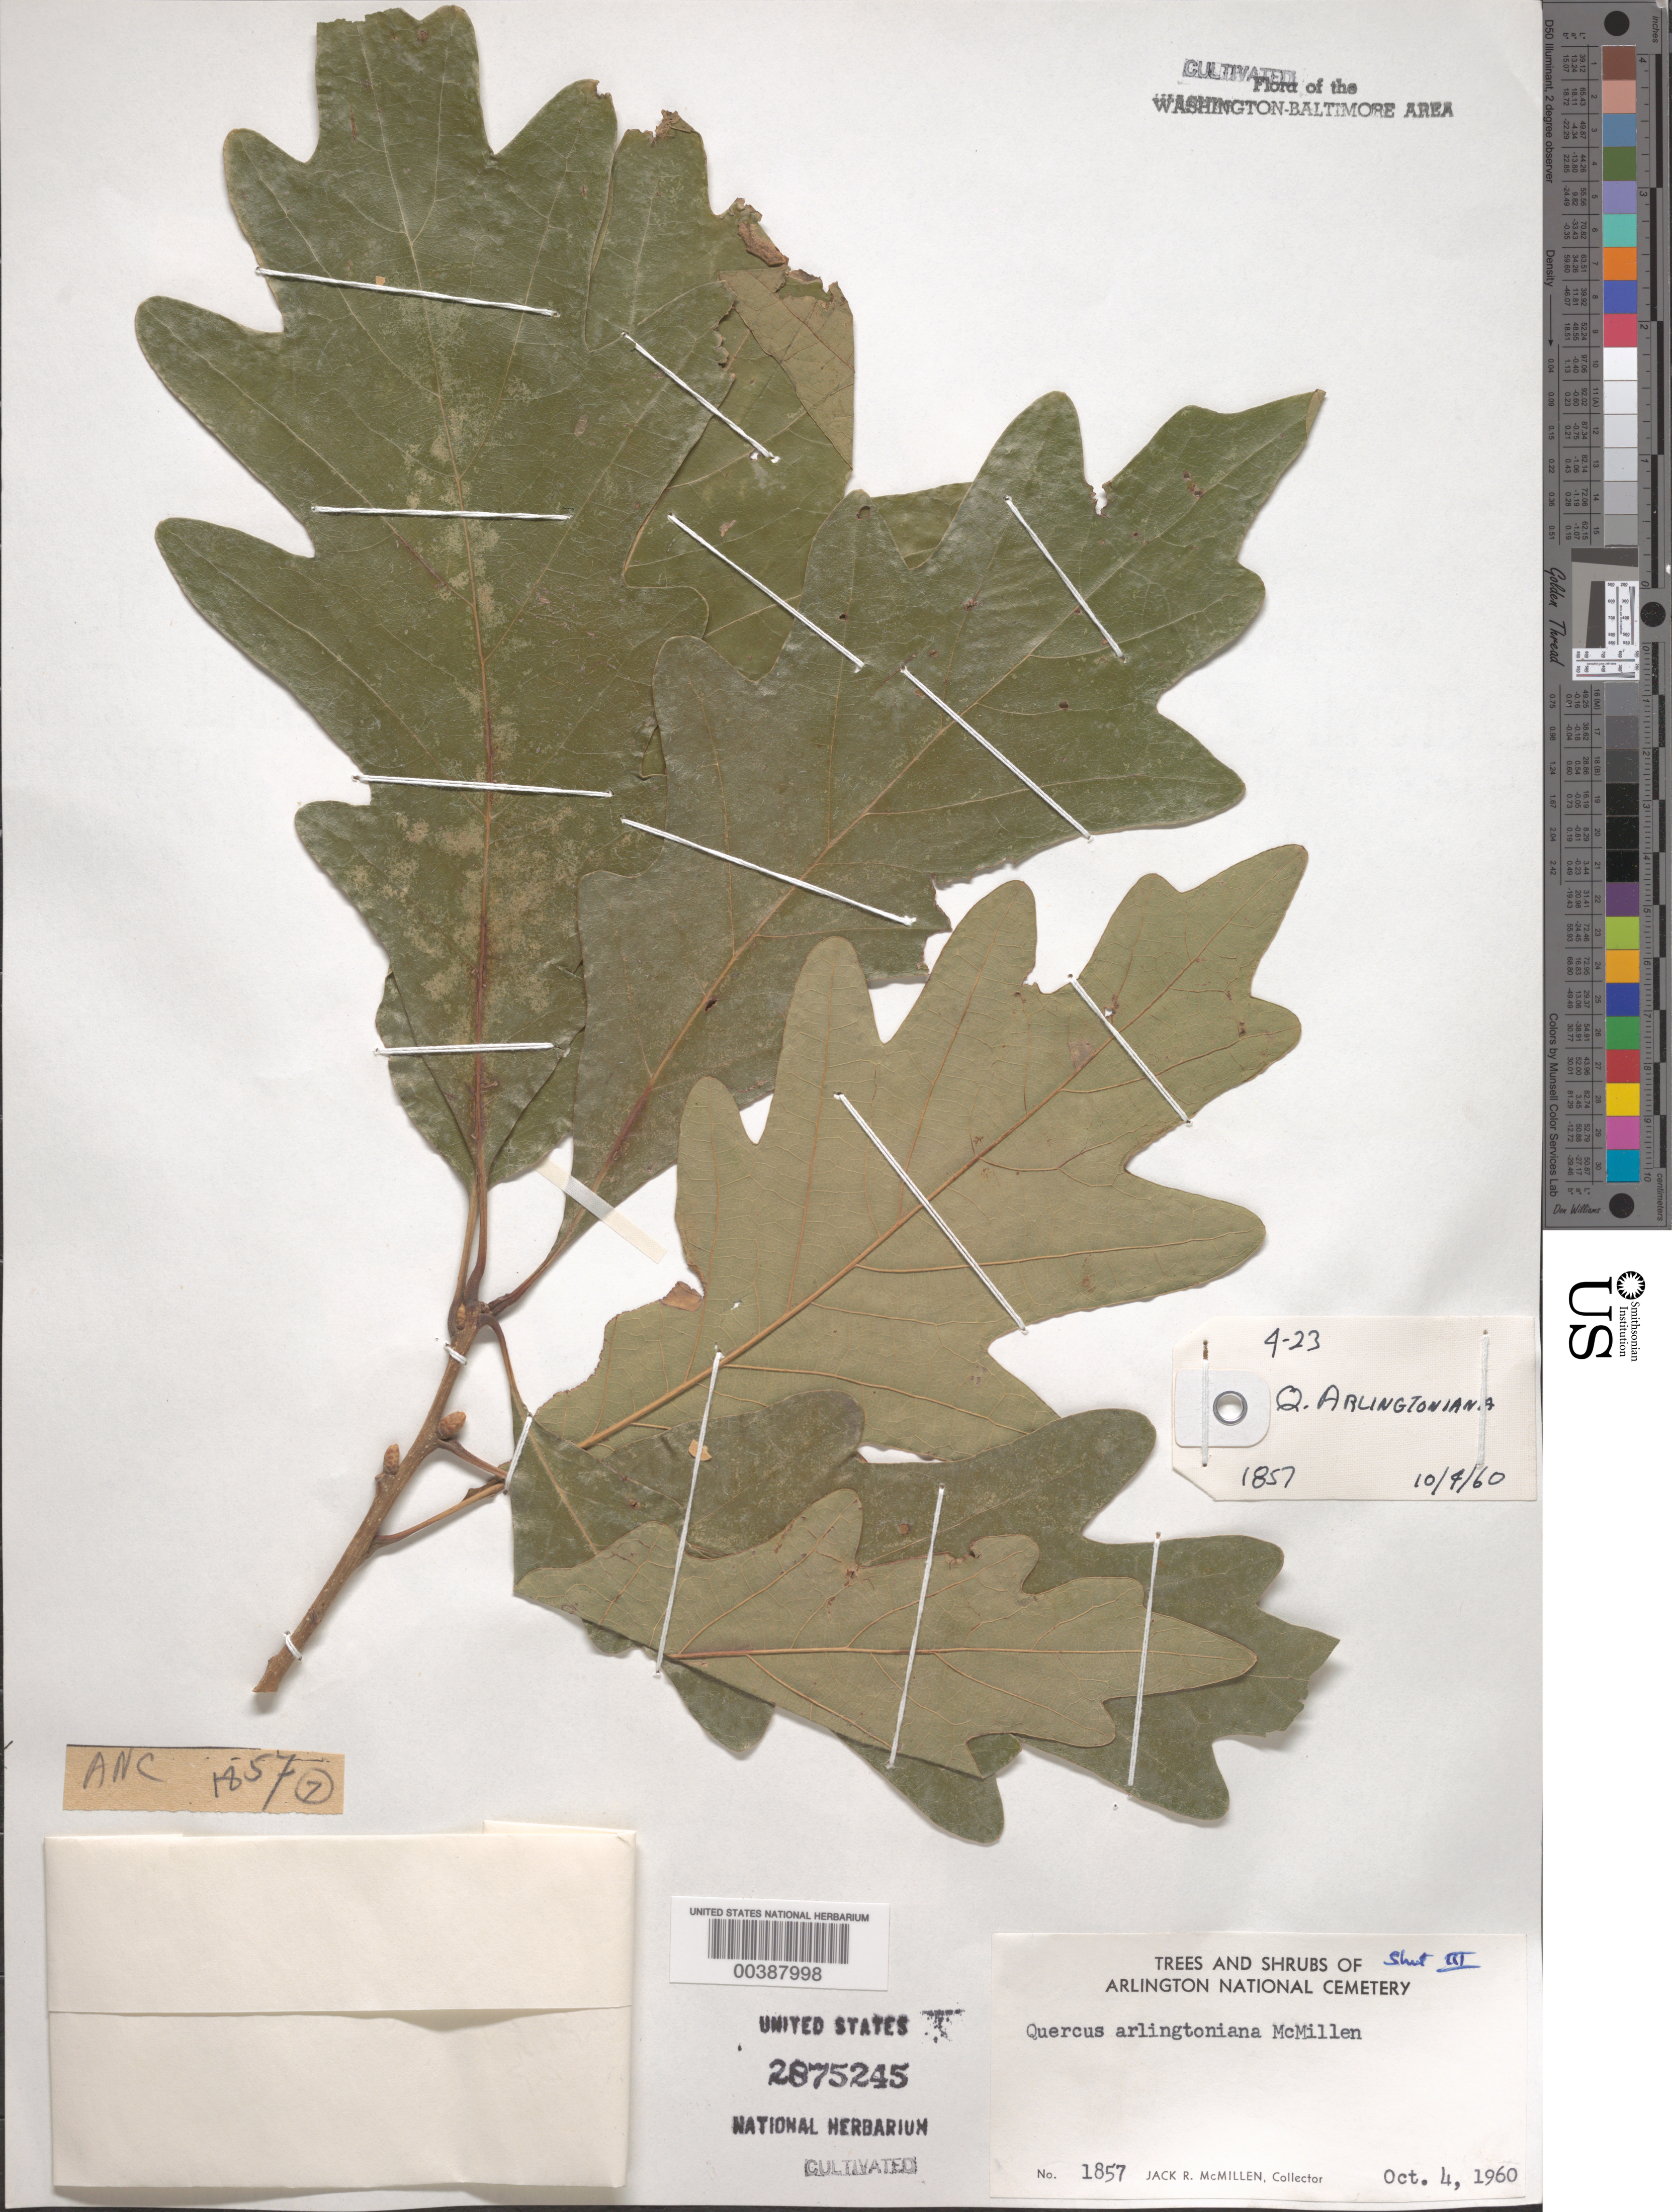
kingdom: Plantae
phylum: Tracheophyta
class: Magnoliopsida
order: Fagales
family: Fagaceae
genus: Quercus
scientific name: Quercus x arlingtoniana McMillen ined.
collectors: J. McMillen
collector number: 1857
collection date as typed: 04 Oct 1960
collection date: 1960-10-04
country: United States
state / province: Virginia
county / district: Arlington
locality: Arlington National Cemetery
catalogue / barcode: US 2875245